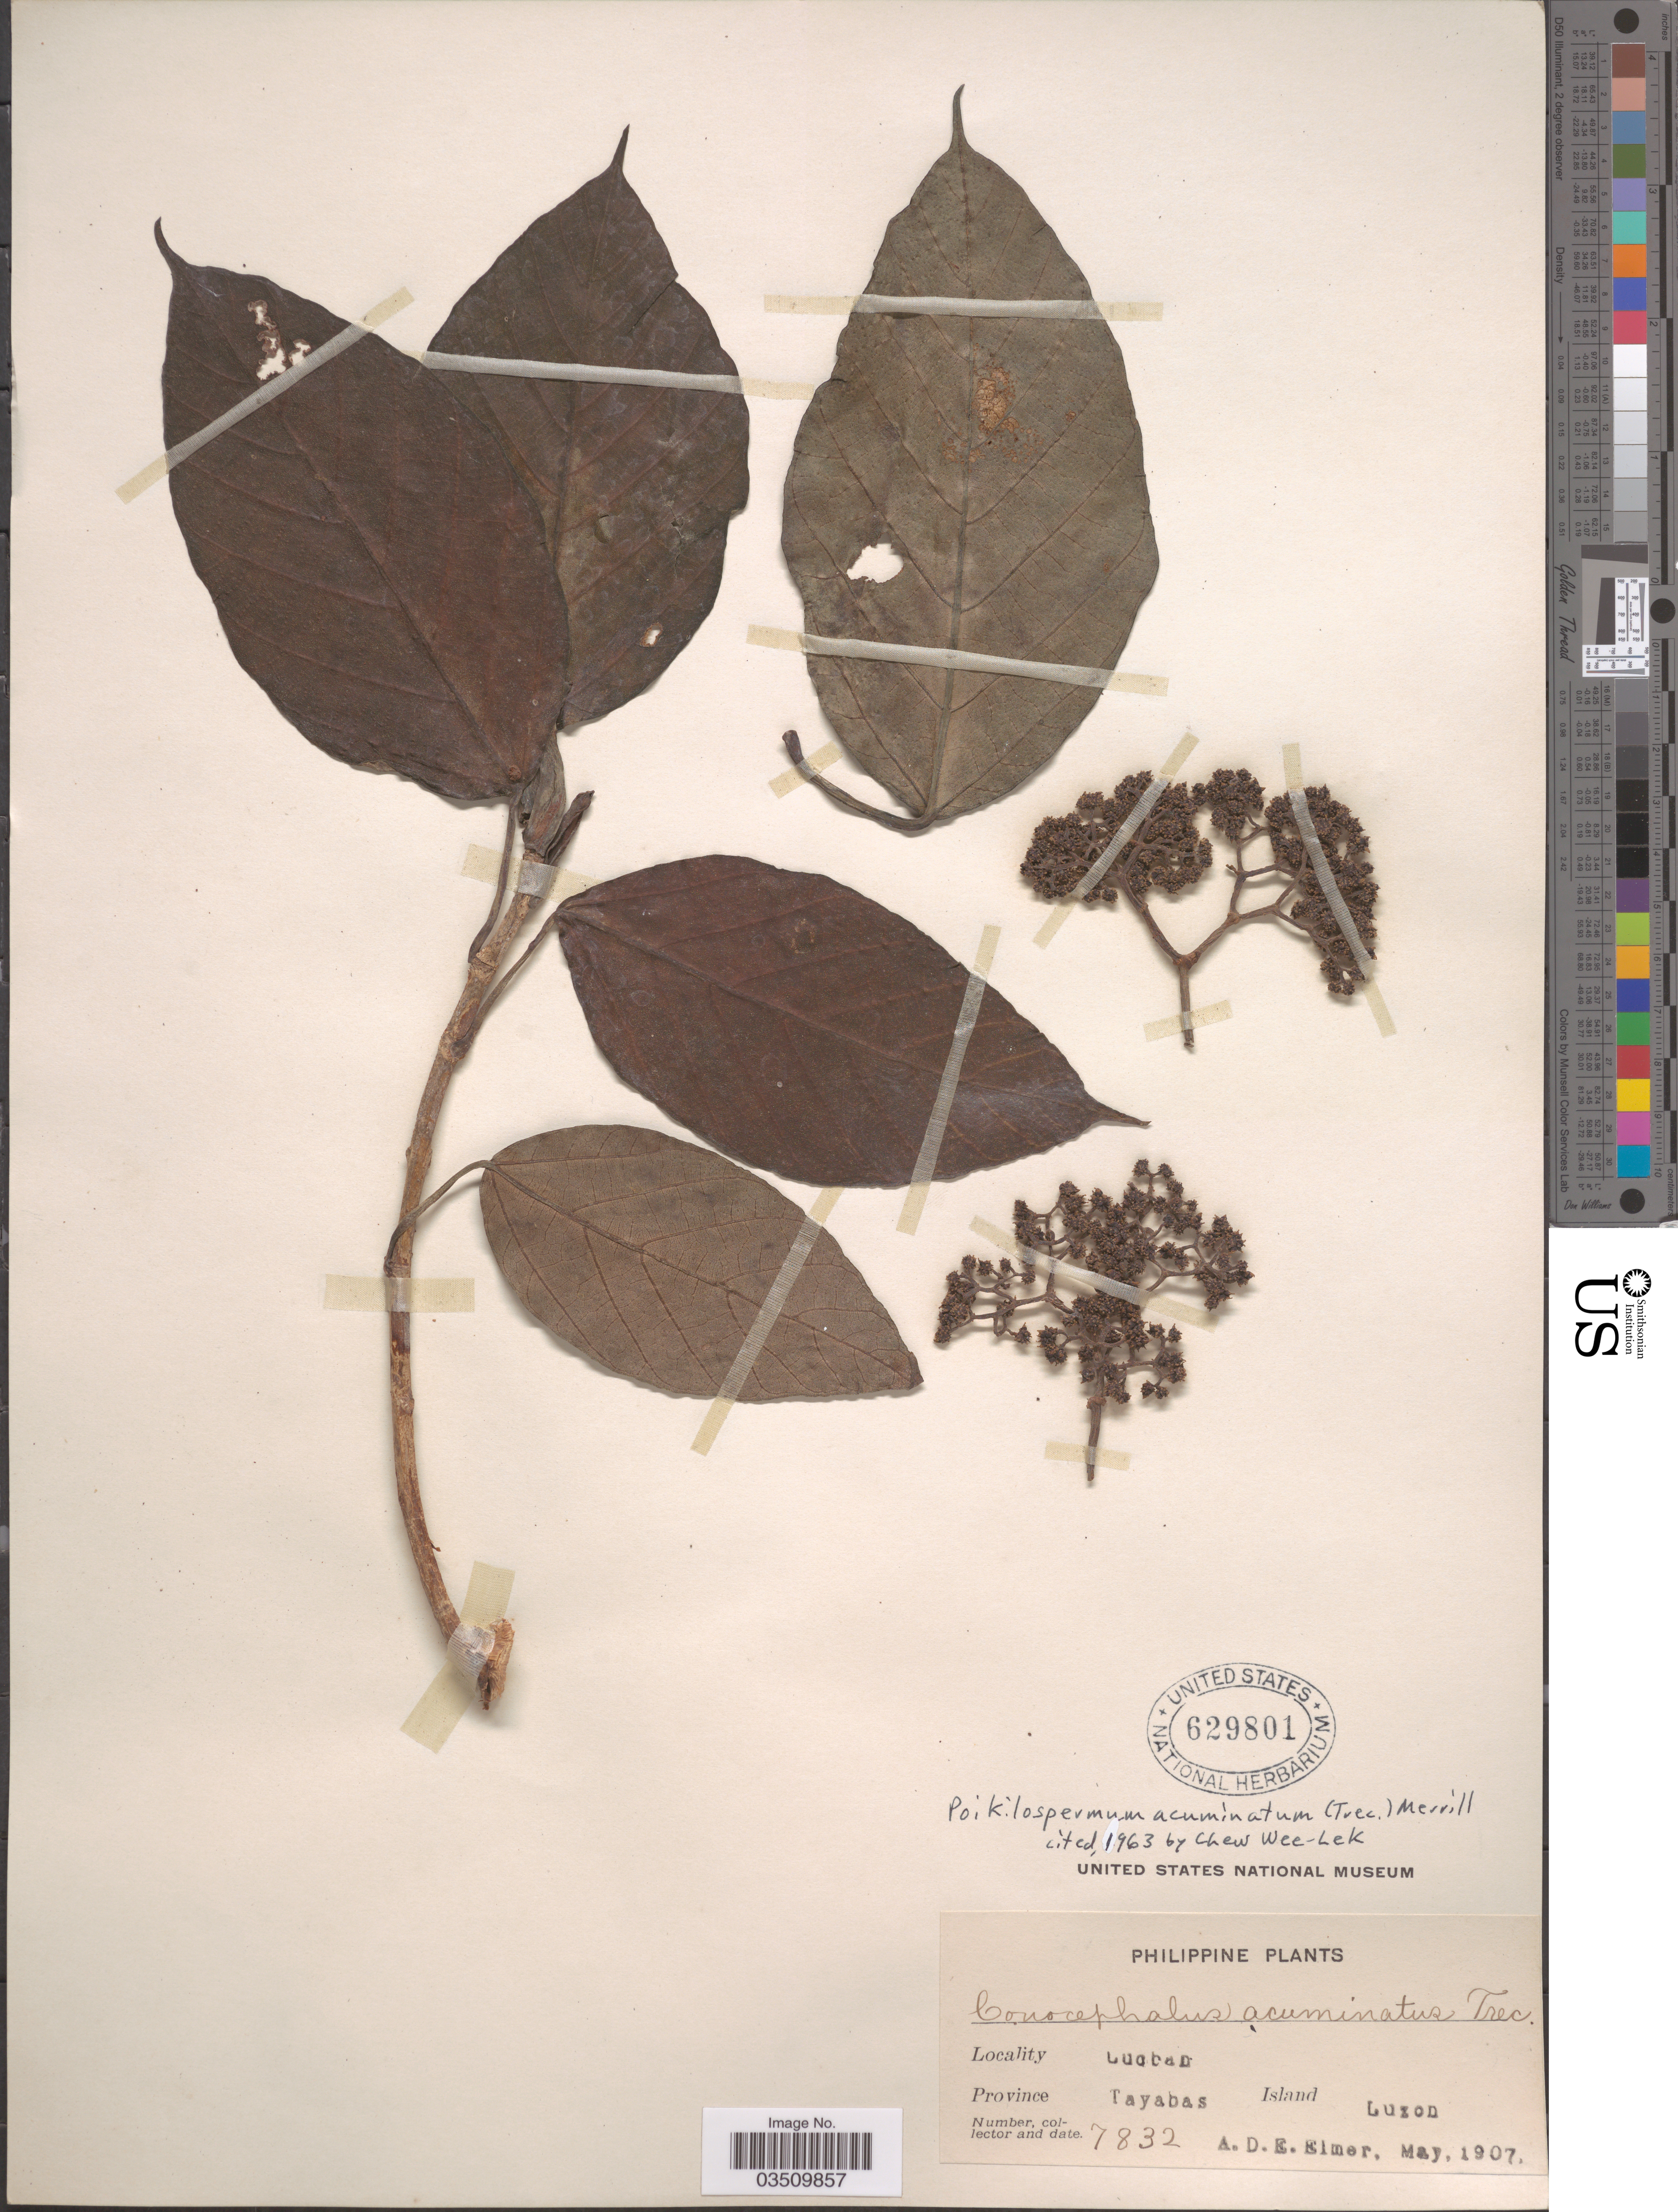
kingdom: Plantae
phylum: Tracheophyta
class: Magnoliopsida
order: Rosales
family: Urticaceae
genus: Poikilospermum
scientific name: Poikilospermum acuminatum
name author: (Trécul) Merr.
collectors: A. D. E. Elmer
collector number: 7832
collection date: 1907-05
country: Philippines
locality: Lucban. Province Tayabas. Island Luzon.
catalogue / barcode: US 629801